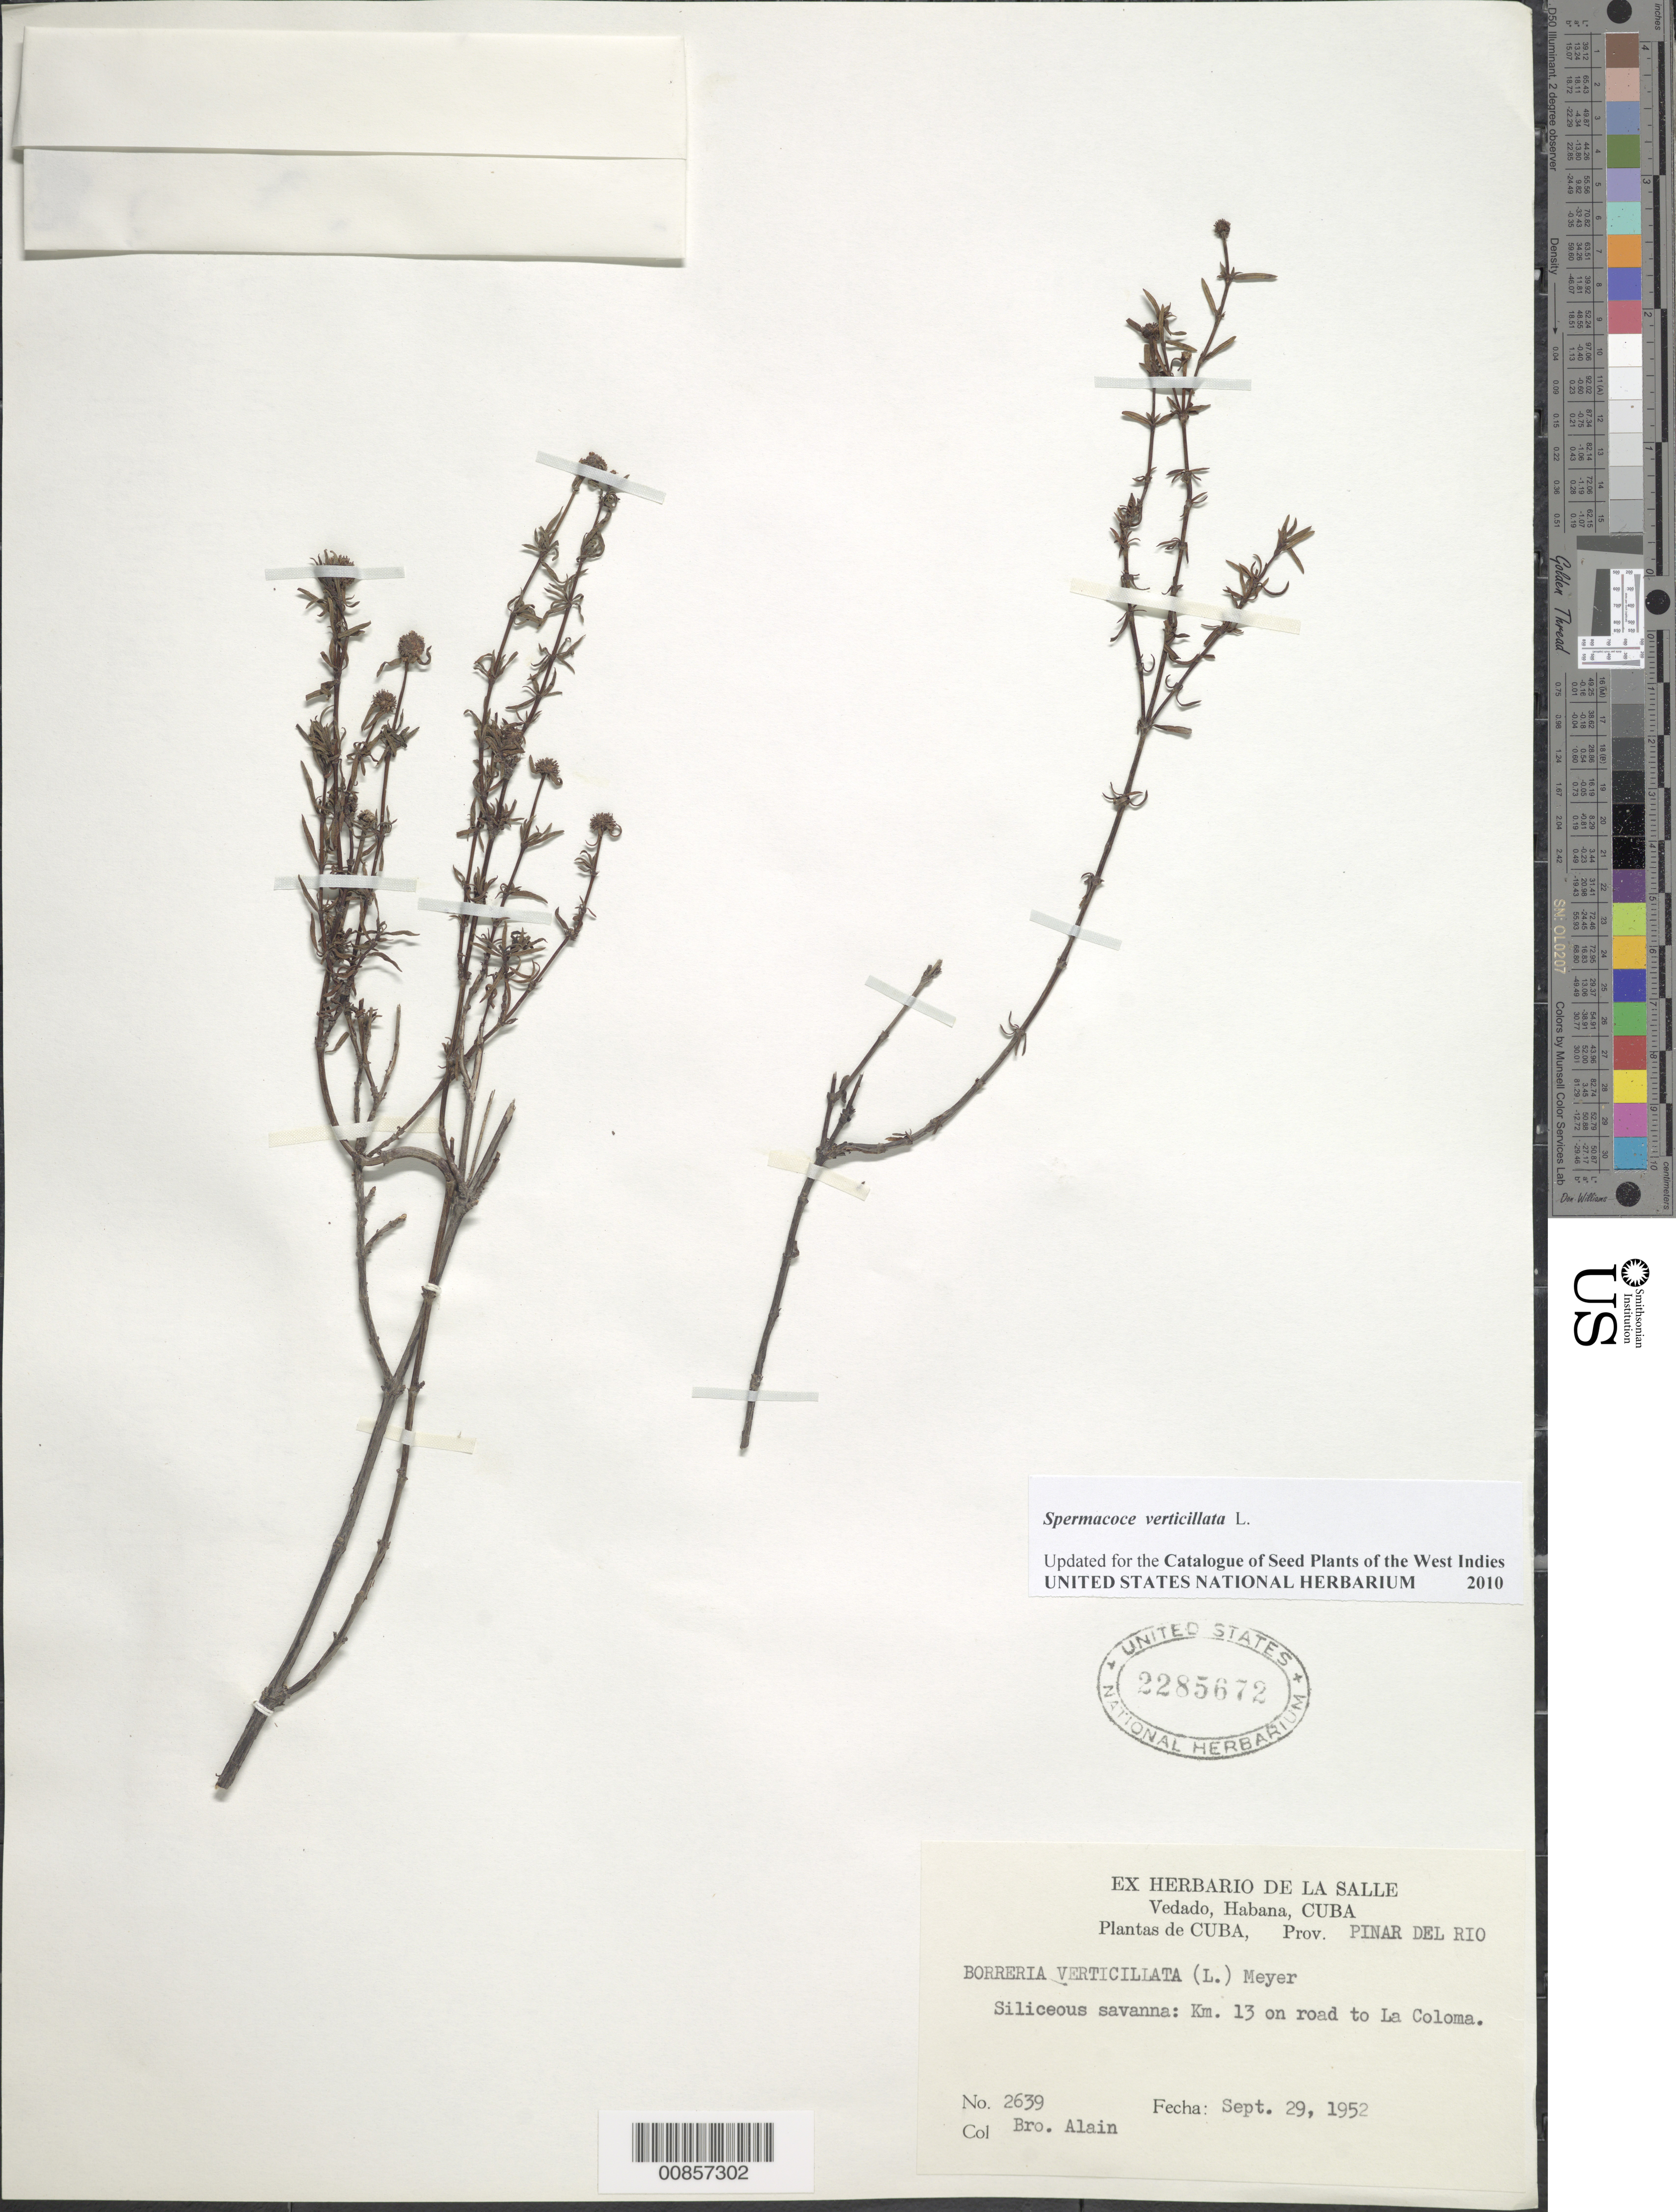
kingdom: Plantae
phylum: Tracheophyta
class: Magnoliopsida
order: Gentianales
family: Rubiaceae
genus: Spermacoce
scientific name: Spermacoce verticillata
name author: L.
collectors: A. H. Liogier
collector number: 2639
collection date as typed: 29 Sep 1952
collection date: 1952-09-29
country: Cuba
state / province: Pinar del Río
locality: Km 13 on road to La Coloma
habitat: Near road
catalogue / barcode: US 2285672